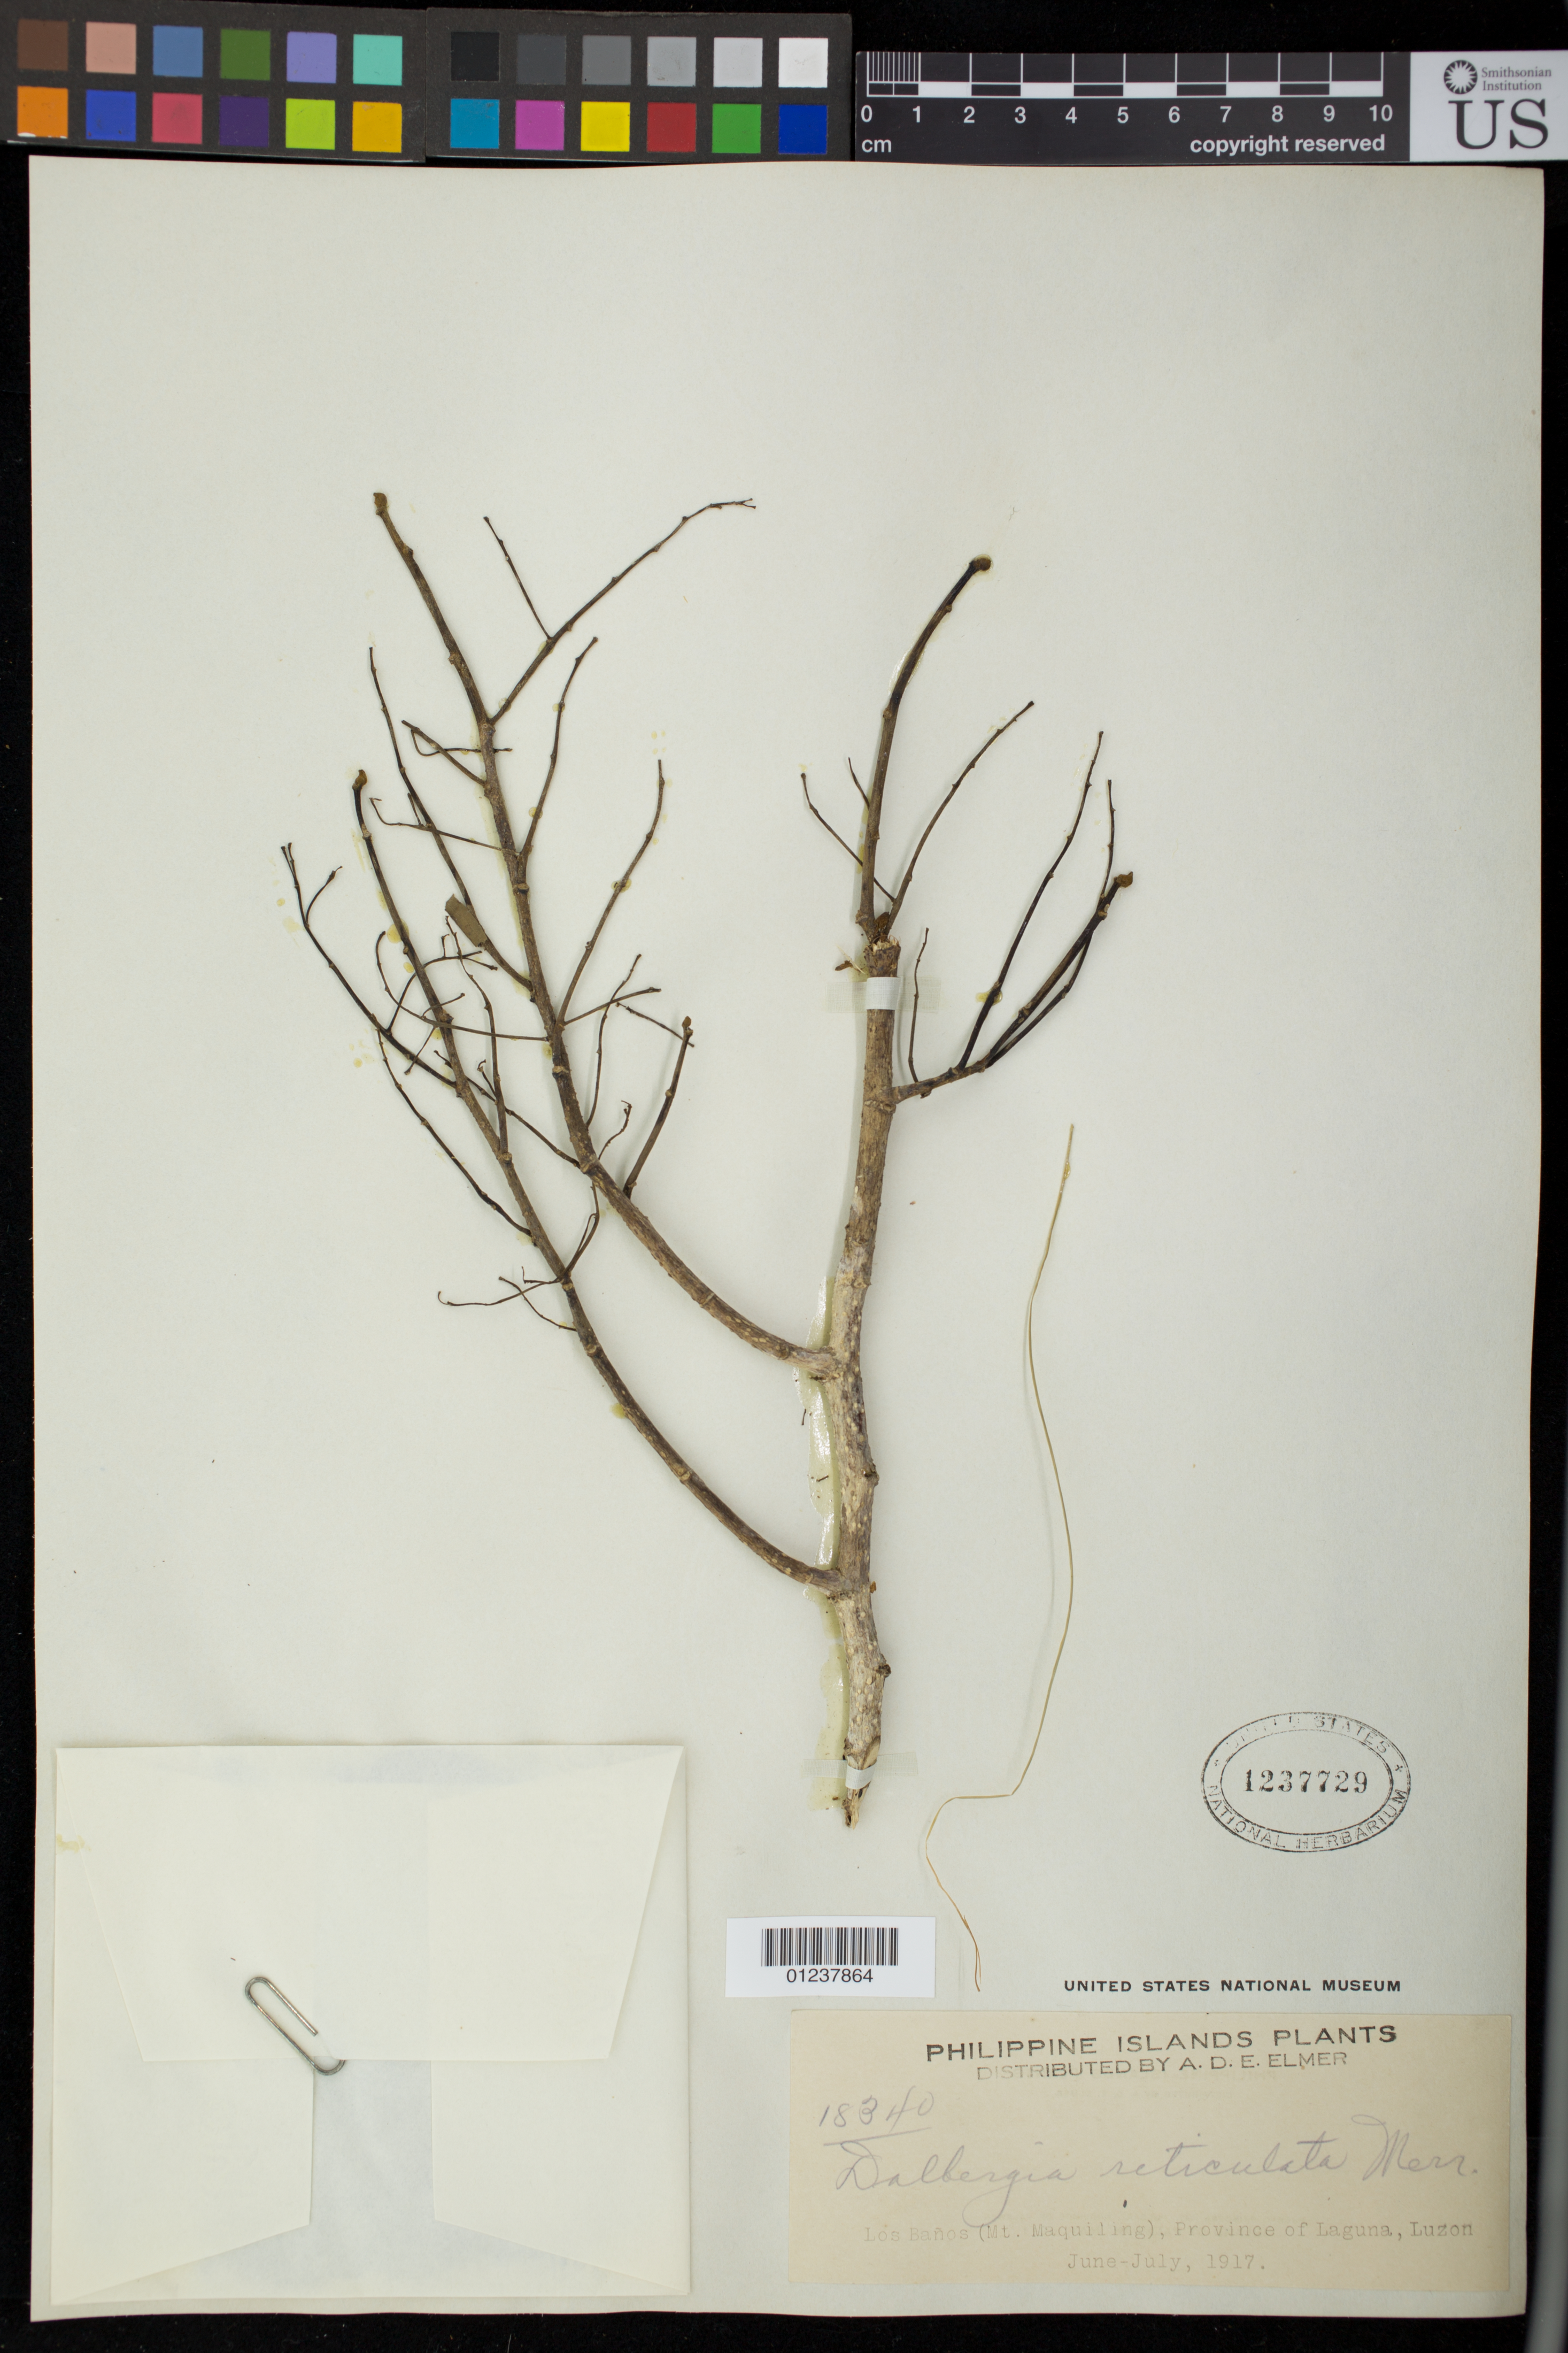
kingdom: Plantae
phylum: Tracheophyta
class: Magnoliopsida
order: Fabales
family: Fabaceae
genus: Dalbergia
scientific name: Dalbergia reticulata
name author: Merr.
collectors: A. D. E. Elmer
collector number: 18340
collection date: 1917-06/1917-07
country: Philippines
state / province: Calabarzon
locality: Los Banos (Mt. Maquiling), Province of Laguna, Luzon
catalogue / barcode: US 1237729